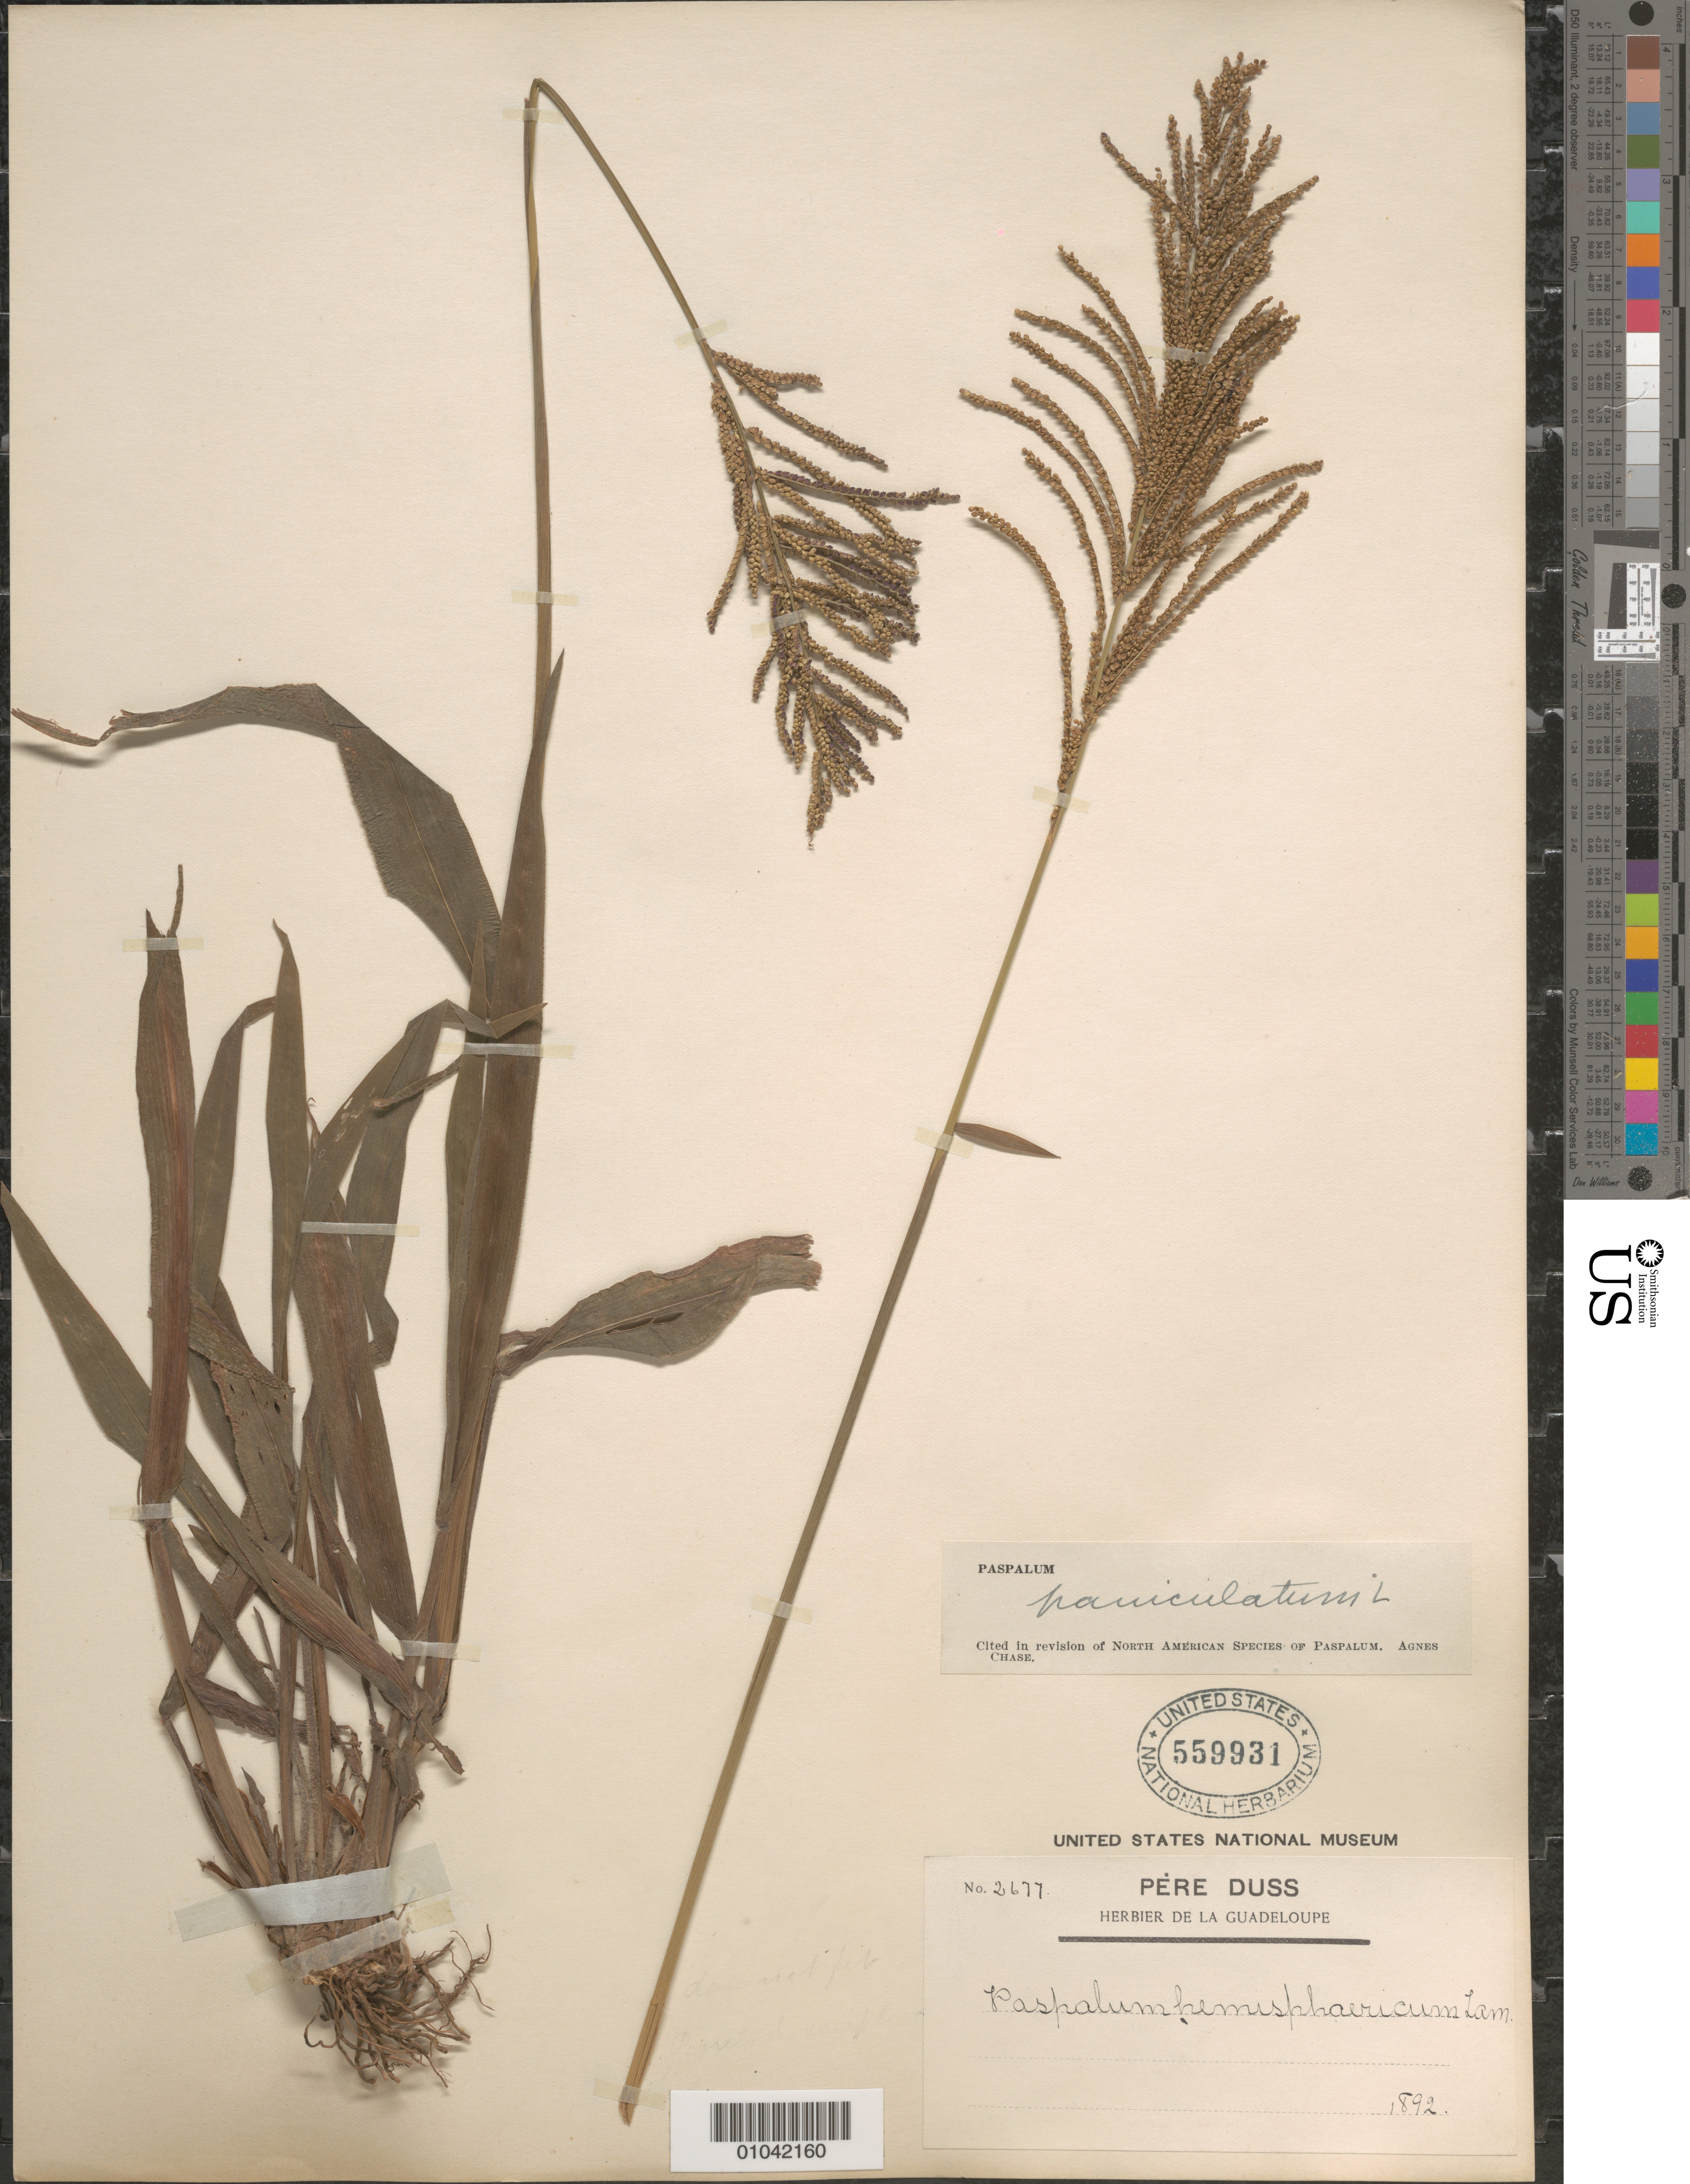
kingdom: Plantae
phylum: Tracheophyta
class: Liliopsida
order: Poales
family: Poaceae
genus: Paspalum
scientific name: Paspalum paniculatum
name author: L.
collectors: Père Duss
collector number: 2677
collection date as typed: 1892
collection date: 1892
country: Guadeloupe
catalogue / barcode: US 559931